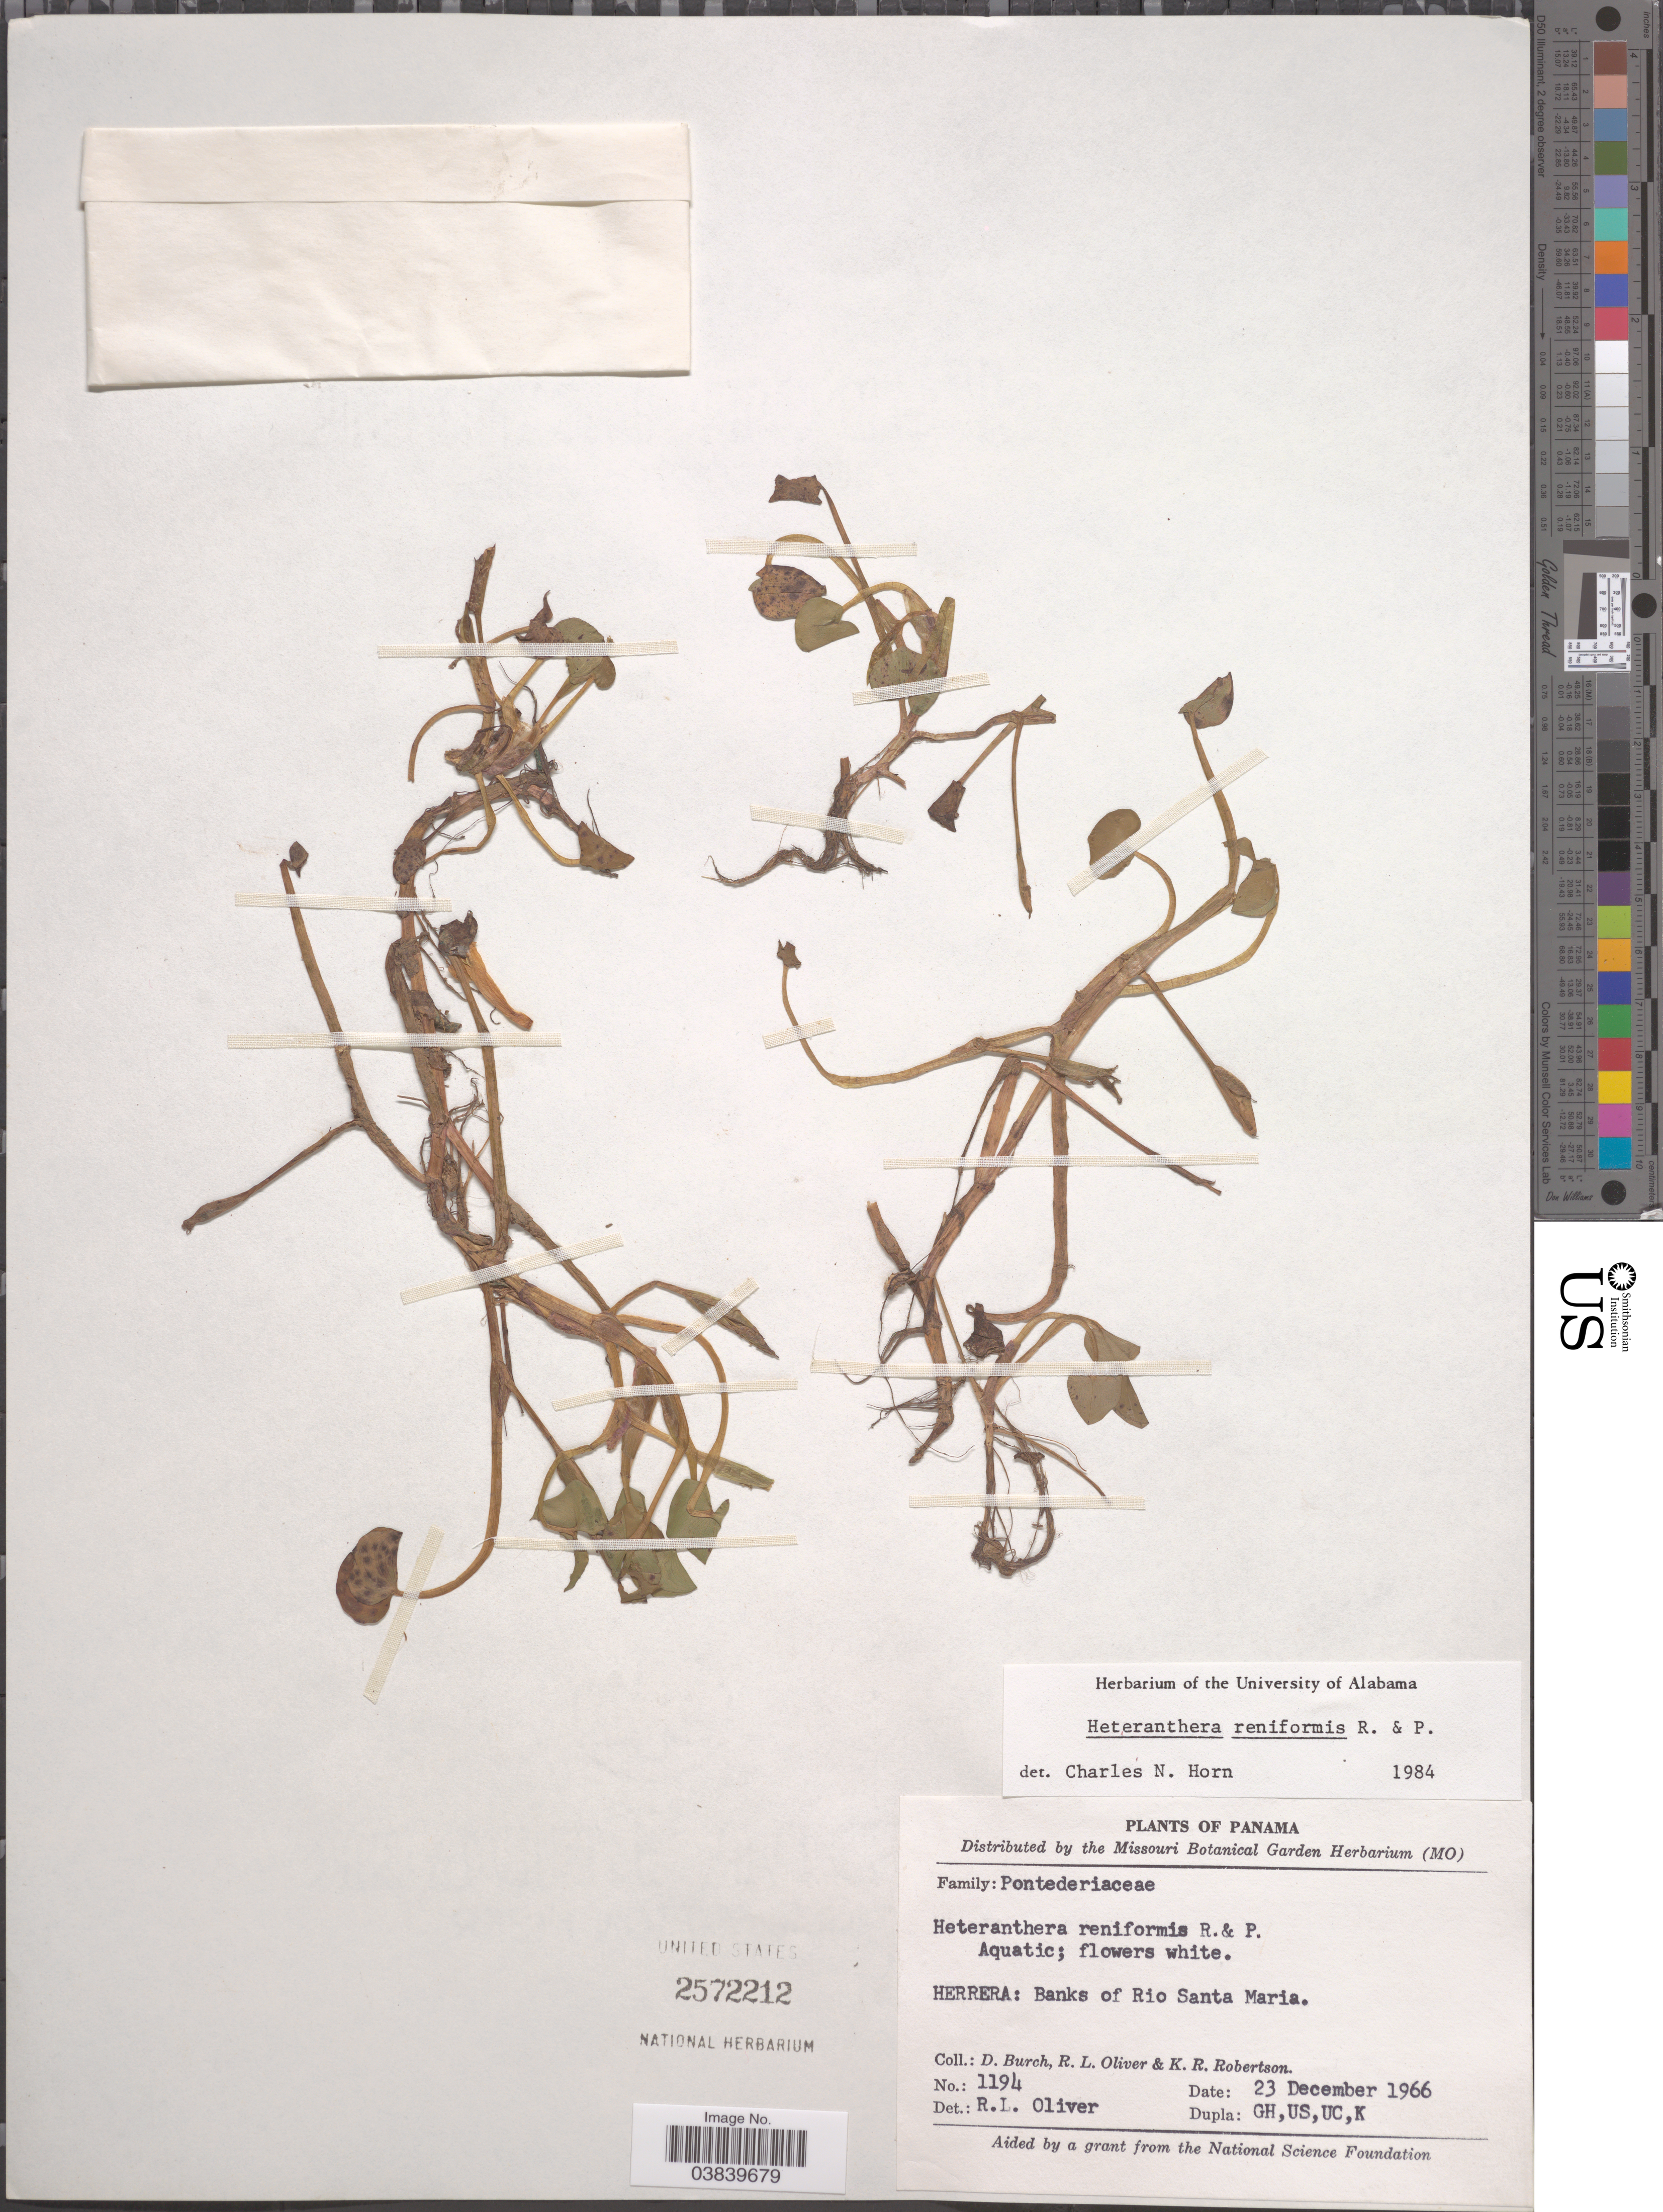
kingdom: Plantae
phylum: Tracheophyta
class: Liliopsida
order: Commelinales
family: Pontederiaceae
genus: Heteranthera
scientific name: Heteranthera reniformis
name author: Ruiz & Pav.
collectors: D. Burch, R. Oliver & K. Robertson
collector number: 1194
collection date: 1966-12-23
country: Panama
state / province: Herrera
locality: Banks of Rio Santa Maria.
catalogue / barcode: US 2572212